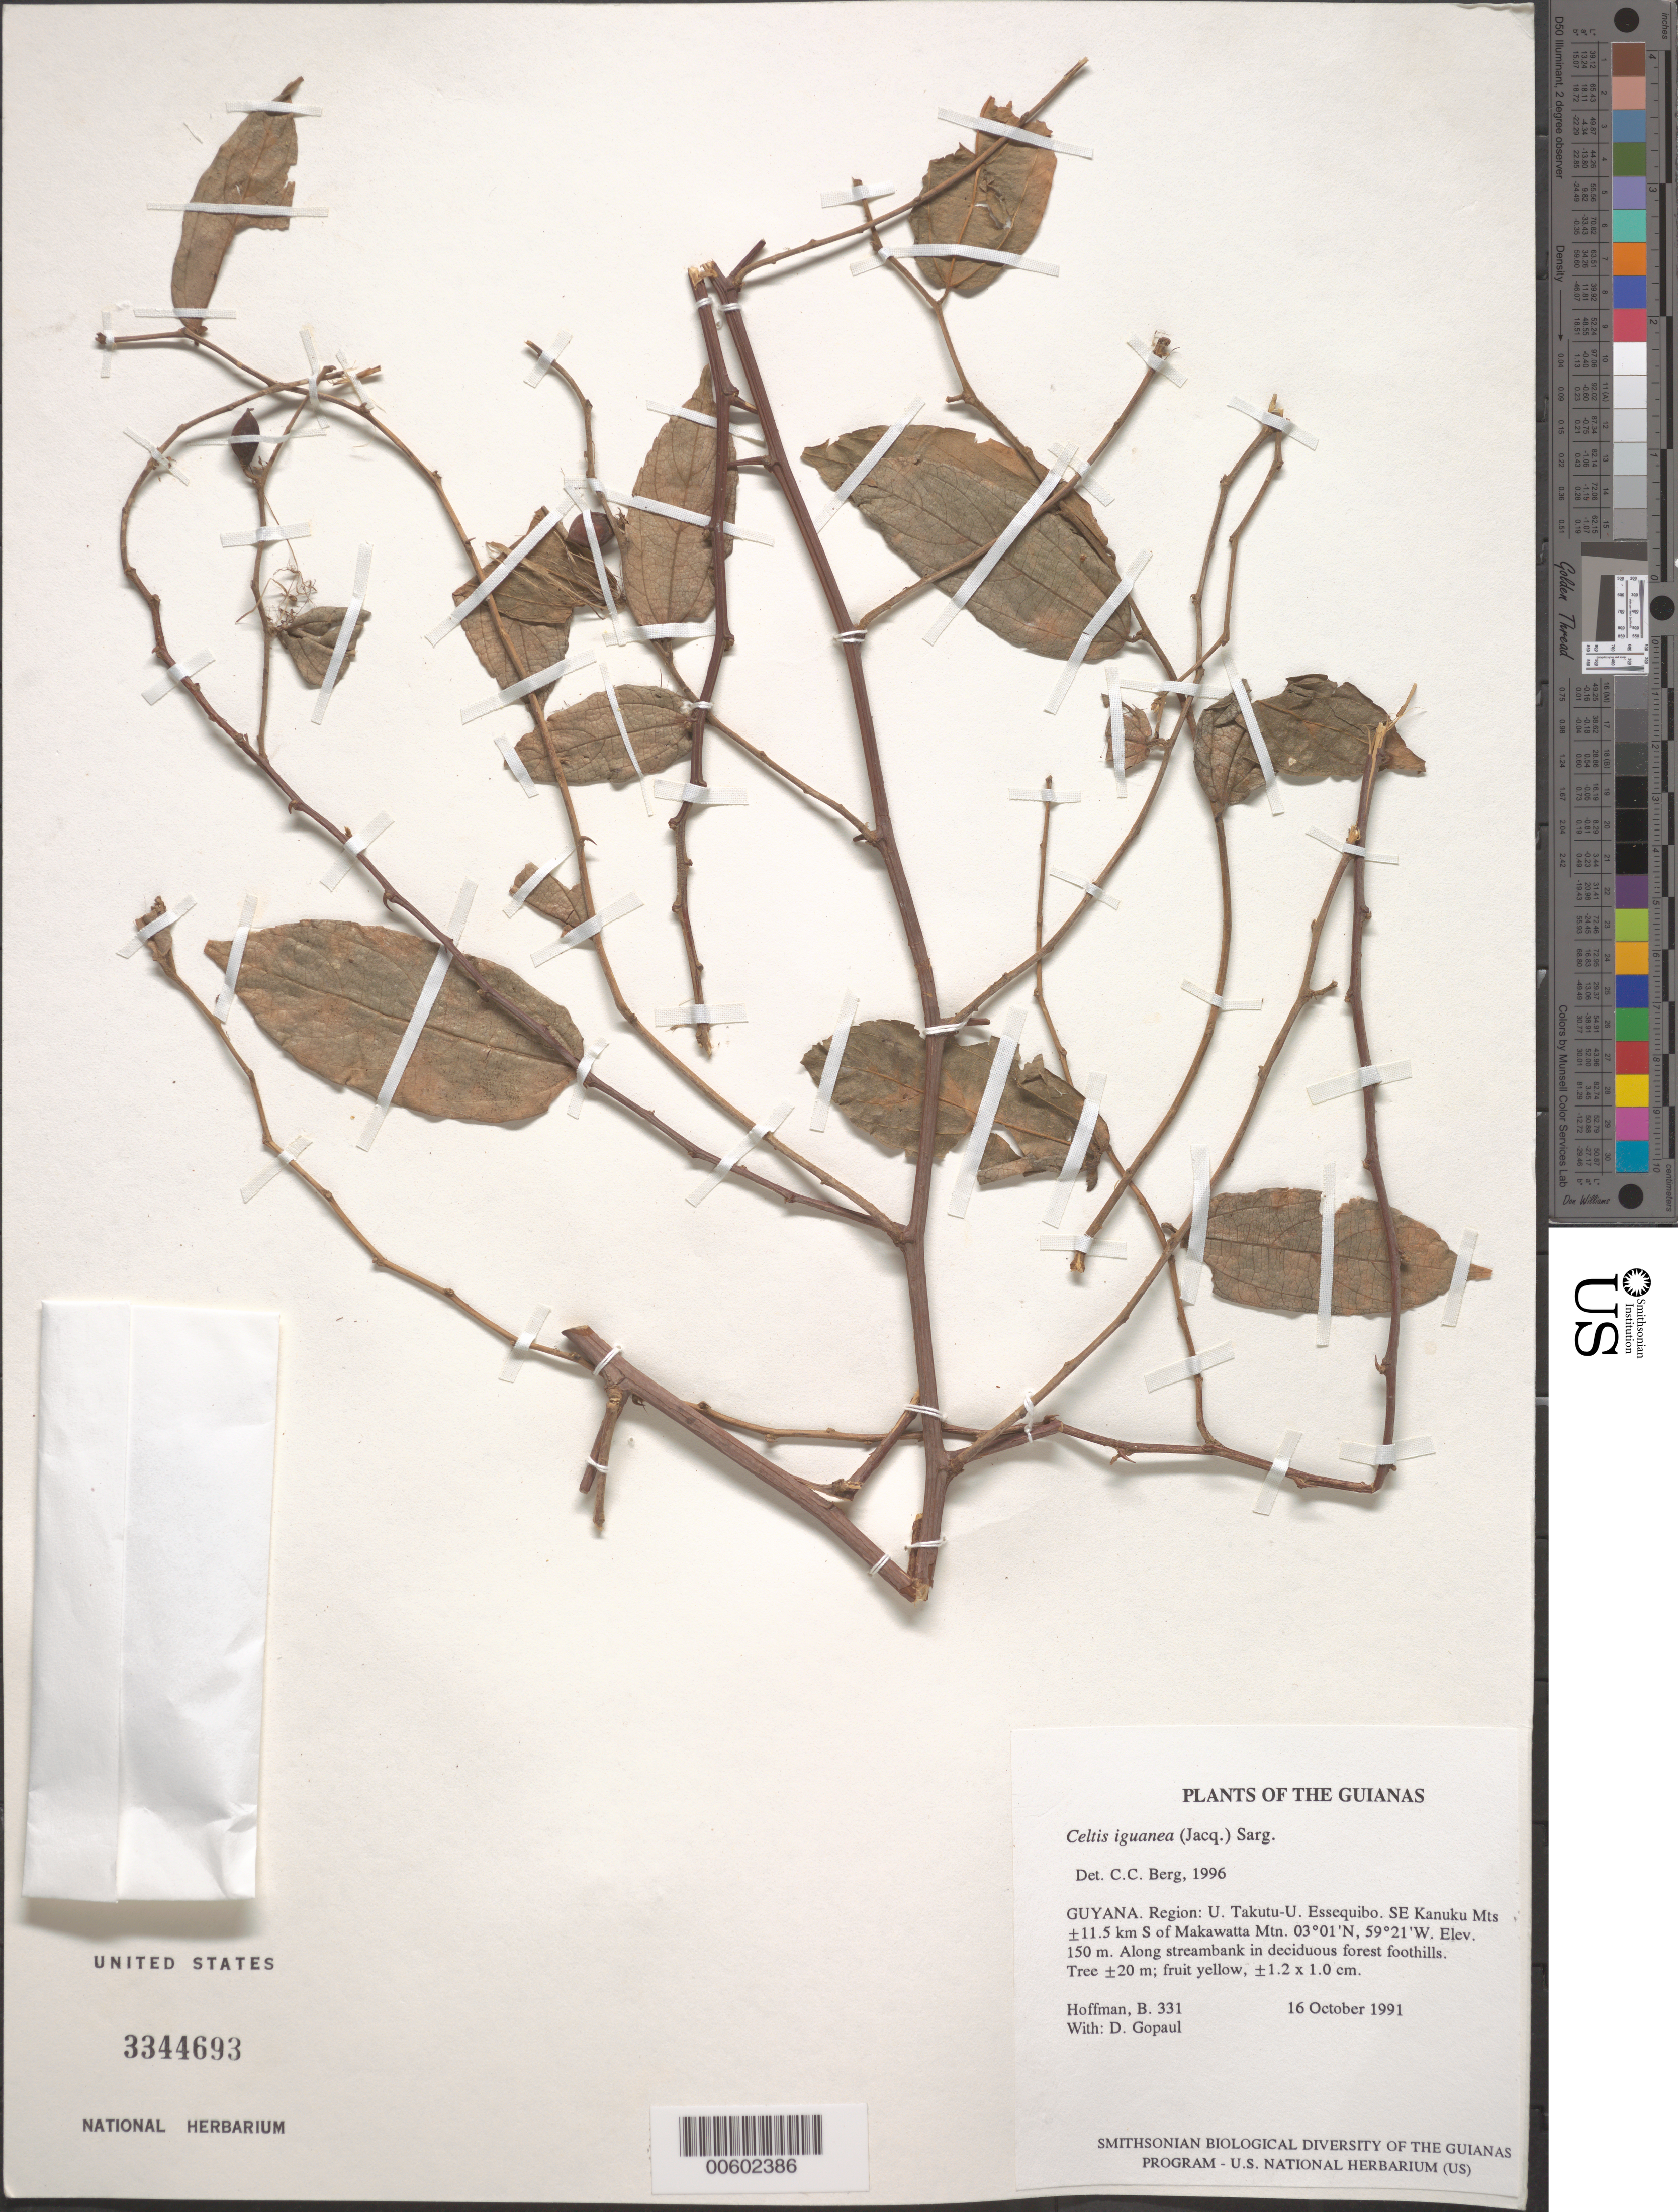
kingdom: Plantae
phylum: Tracheophyta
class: Magnoliopsida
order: Rosales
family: Cannabaceae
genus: Celtis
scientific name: Celtis iguanaea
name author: (Jacq.) Sarg.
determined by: Berg, C. C.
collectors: B. Hoffman & D. Gopaul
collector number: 331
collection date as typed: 16 October 1991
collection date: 1991-10-16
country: Guyana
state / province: U. Takutu-U. Essequibo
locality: SE Kanuku Mts ±11.5 km S of Makawatta Mtn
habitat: Along streambank in deciduous forest foothills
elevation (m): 150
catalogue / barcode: US 3344693